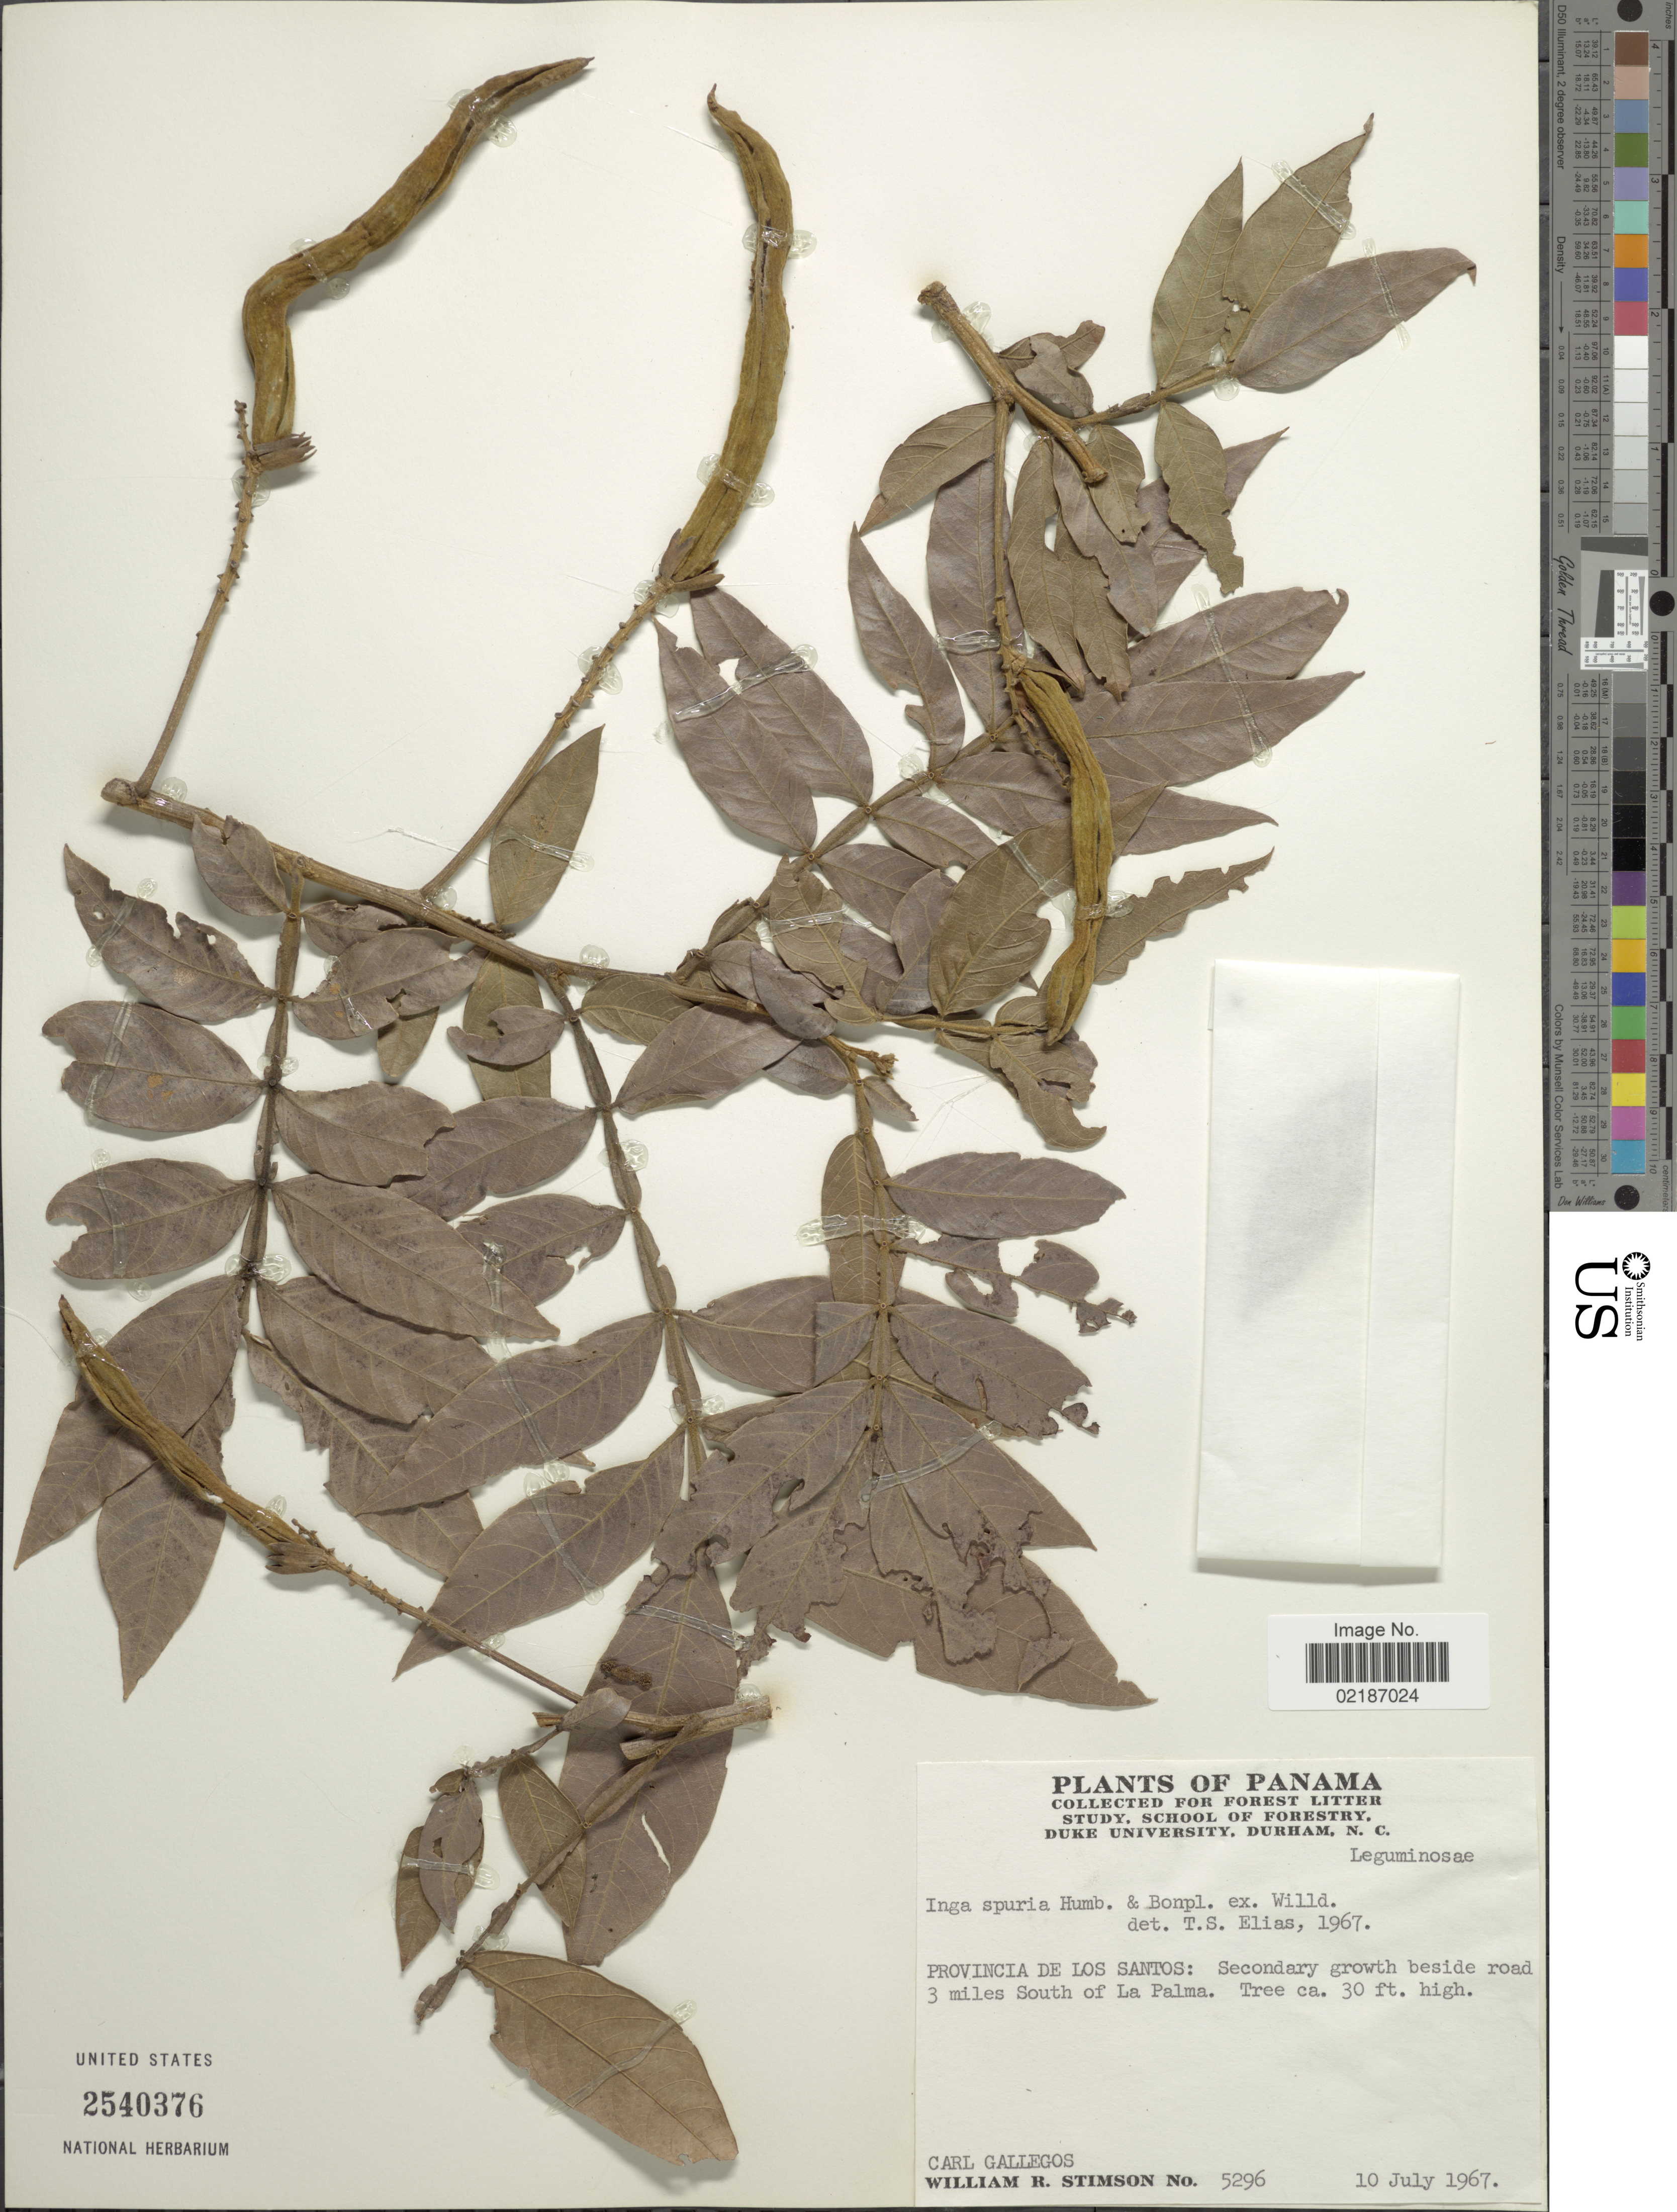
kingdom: Plantae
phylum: Tracheophyta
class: Magnoliopsida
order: Fabales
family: Fabaceae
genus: Inga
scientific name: Inga vera subsp. vera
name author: Willd.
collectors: C. Gallegos & W. R. Stimson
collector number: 5296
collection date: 1967-07-10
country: Panama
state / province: Los Santos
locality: Beside road 3 miles South of La Palma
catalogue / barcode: US 2540376